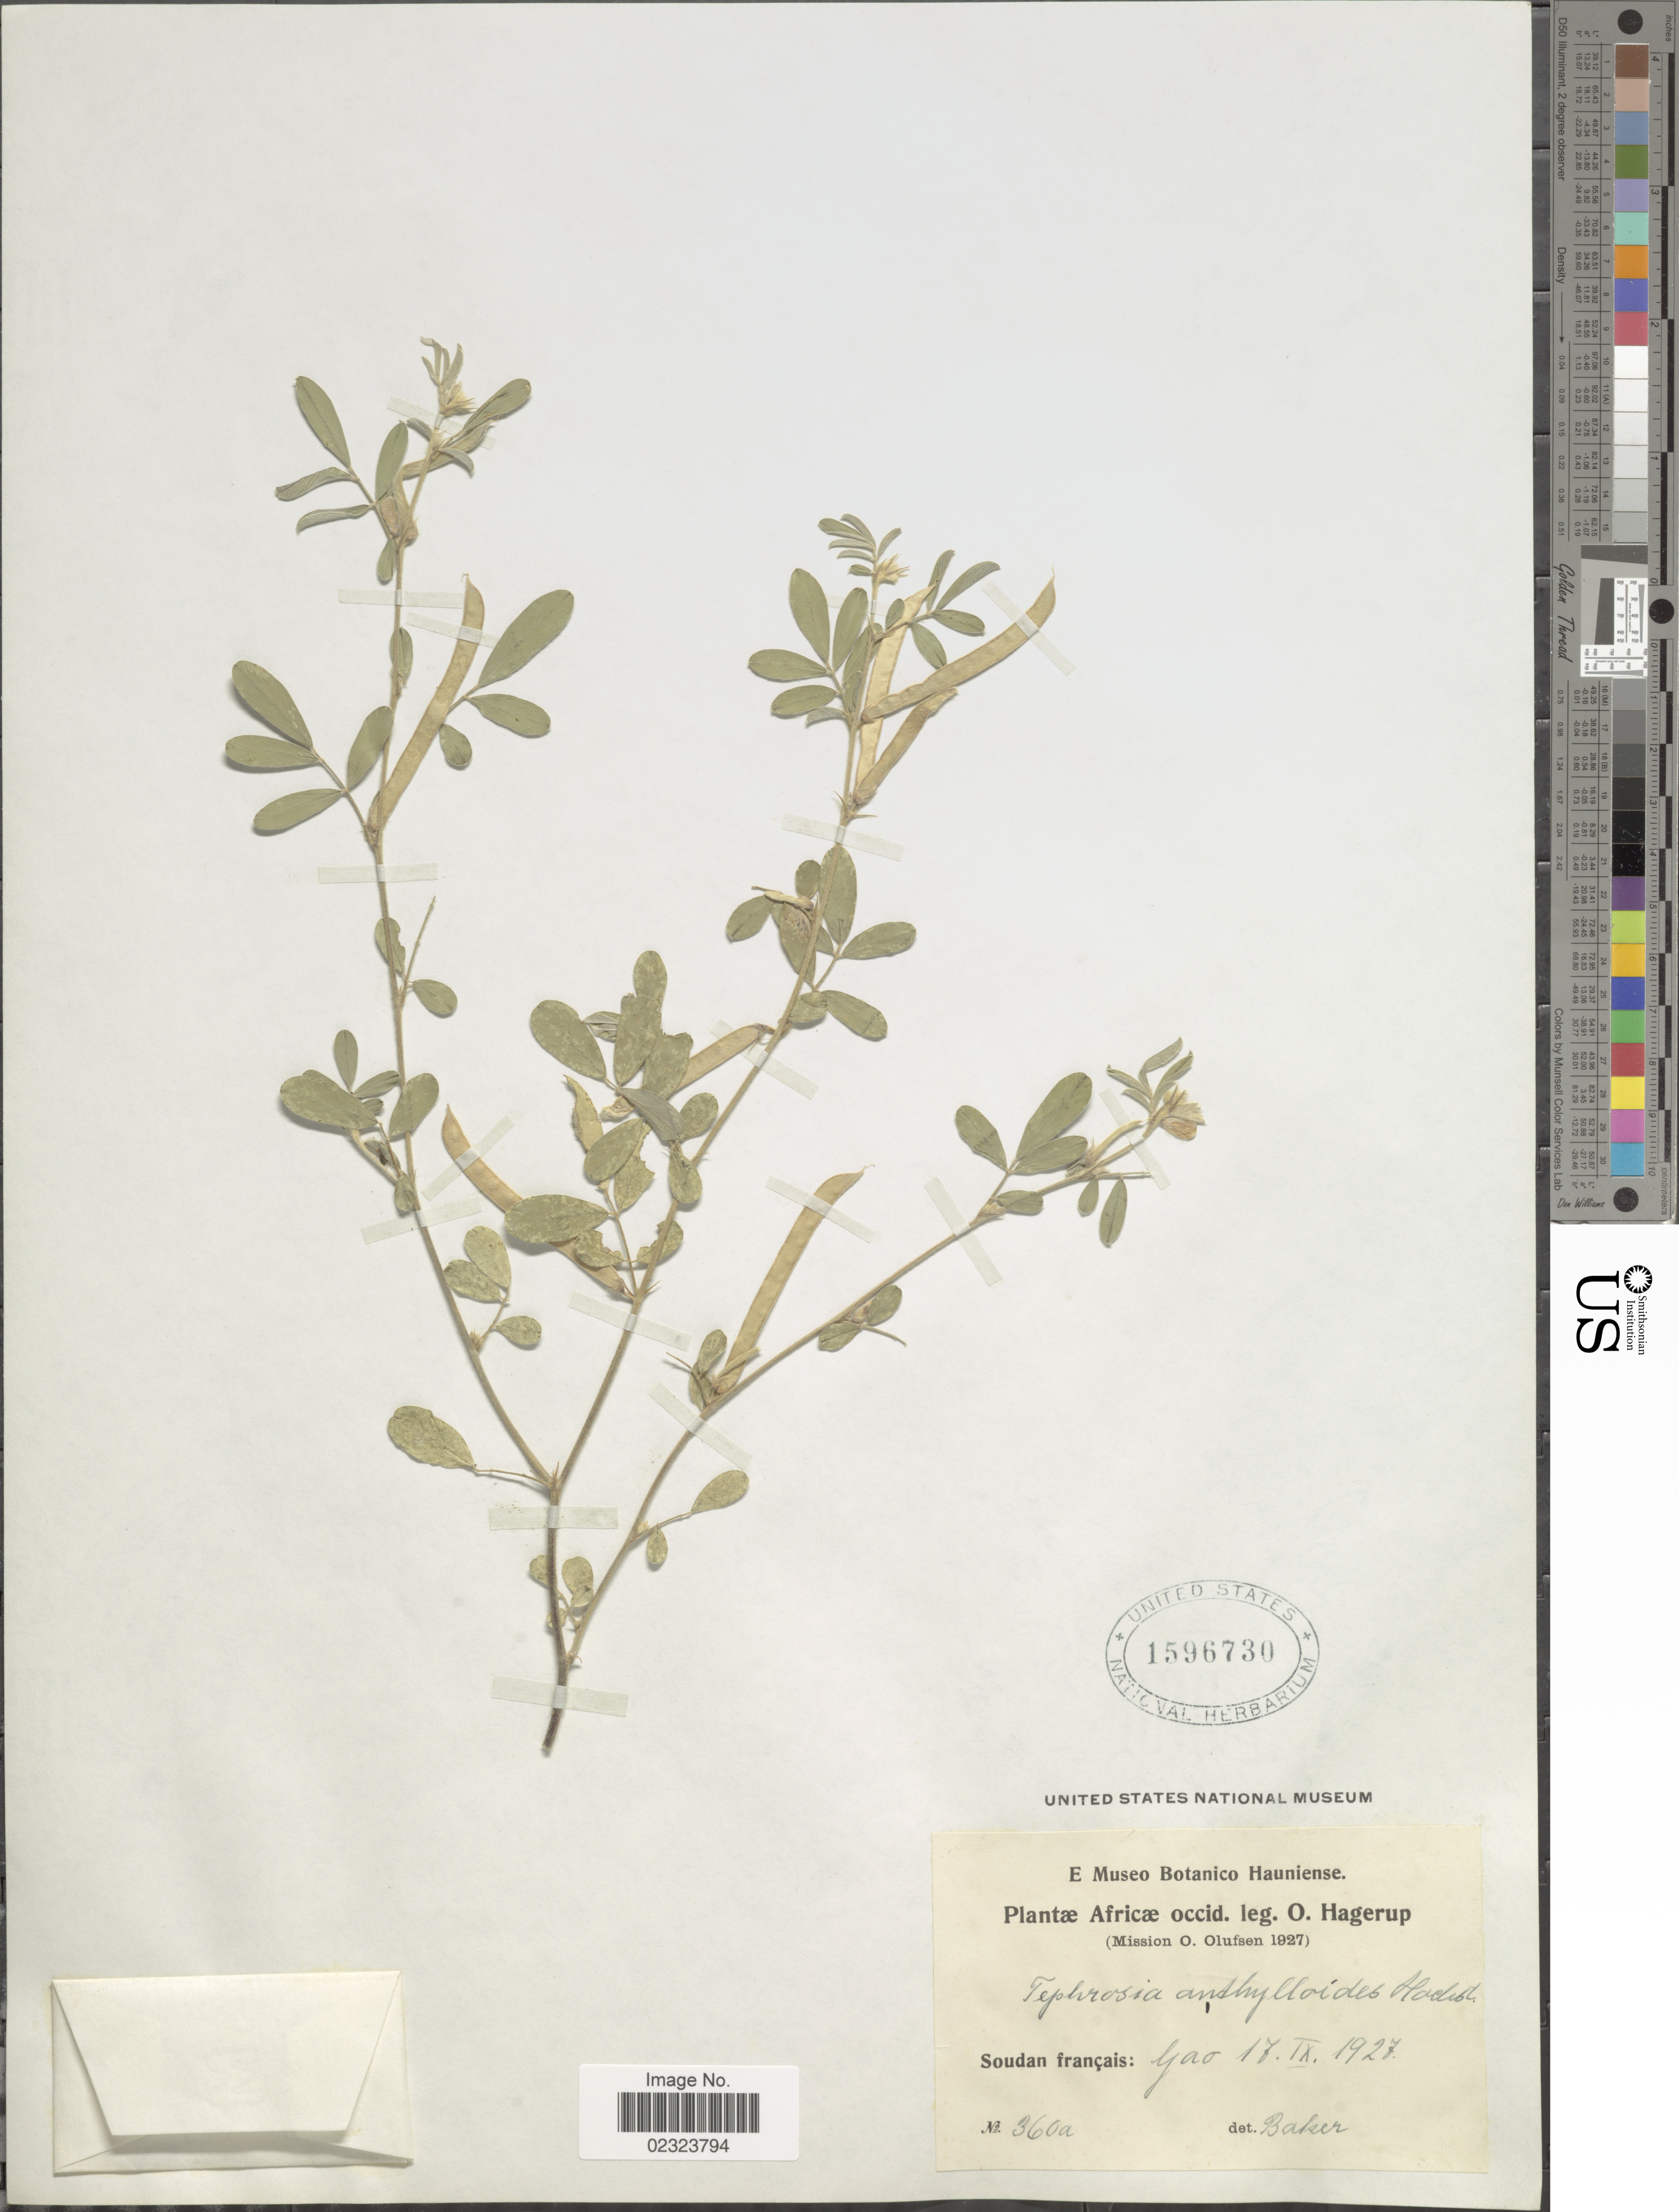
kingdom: Plantae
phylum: Tracheophyta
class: Magnoliopsida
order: Fabales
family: Fabaceae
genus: Tephrosia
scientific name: Tephrosia uniflora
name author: Pers.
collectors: O. Hagerup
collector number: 360a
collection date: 1927-09-17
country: Mali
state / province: Gao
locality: Soudan francais.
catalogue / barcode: US 1596730